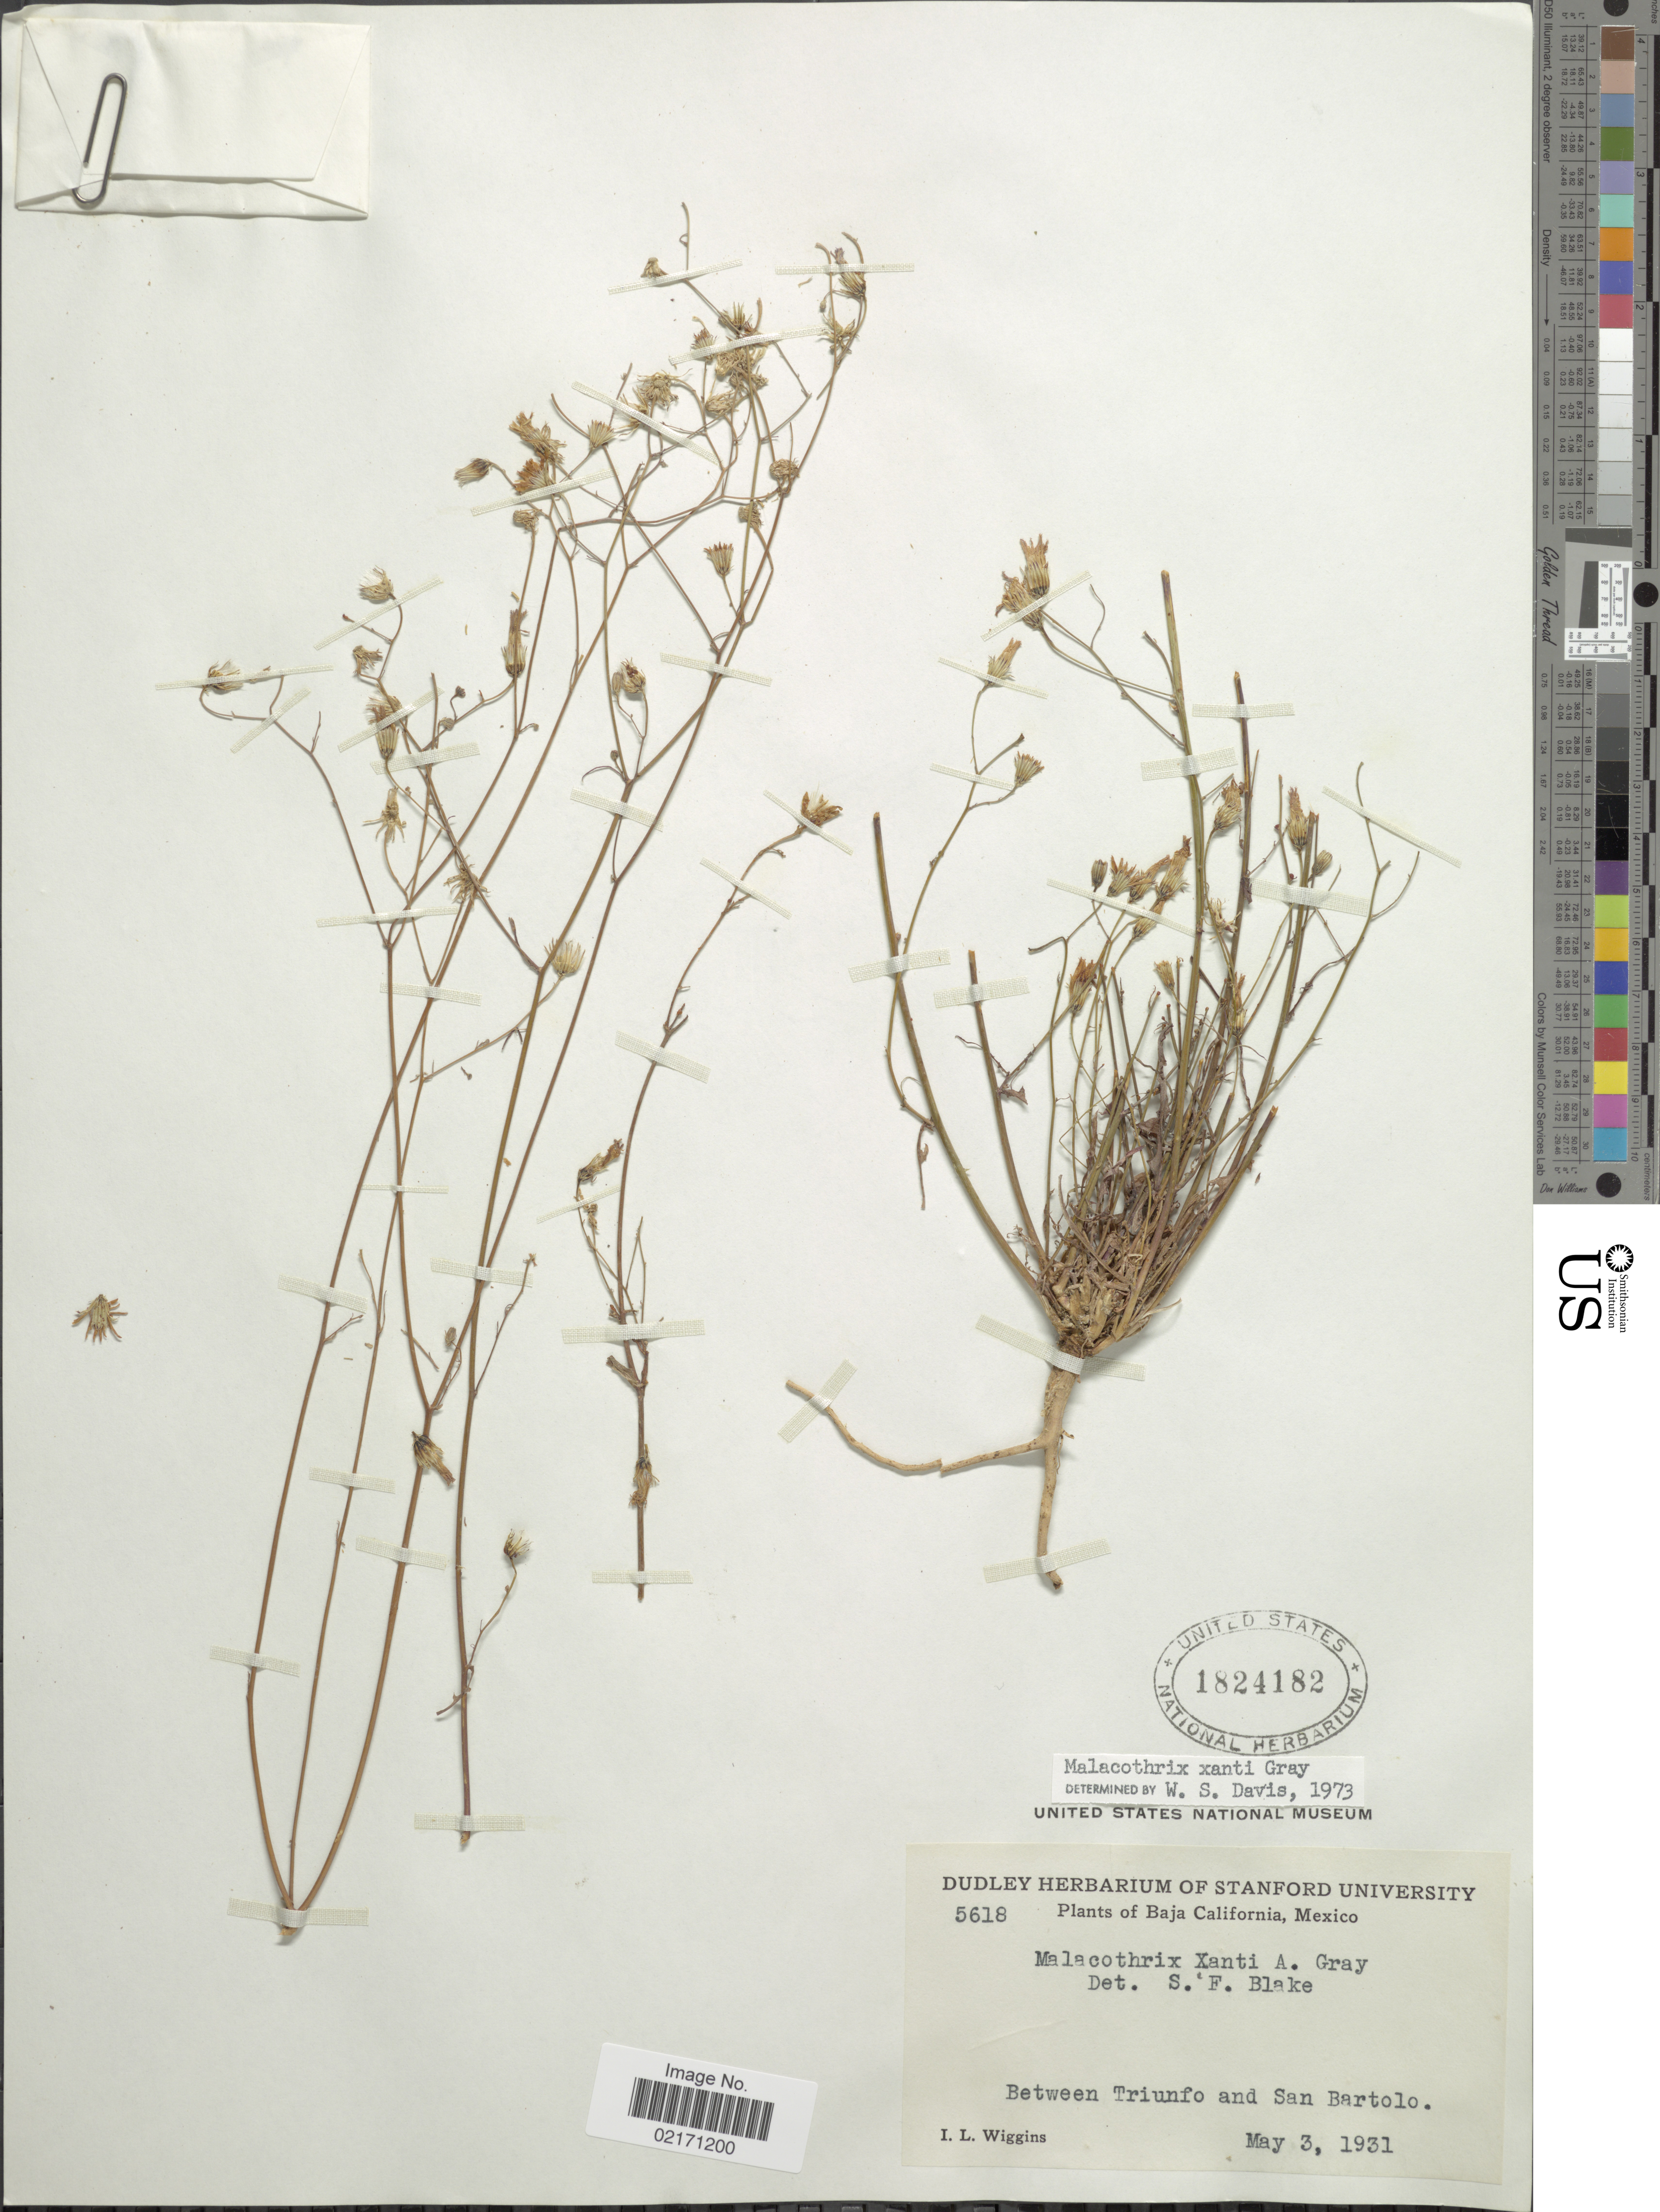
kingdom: Plantae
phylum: Tracheophyta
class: Magnoliopsida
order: Asterales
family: Asteraceae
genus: Malacothrix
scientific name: Malacothrix xantii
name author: A. Gray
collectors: I. L. Wiggins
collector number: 5618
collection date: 1931-05-03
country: Mexico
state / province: Baja California Sur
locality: Between Triunfo and San Bartolo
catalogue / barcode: US 1824182